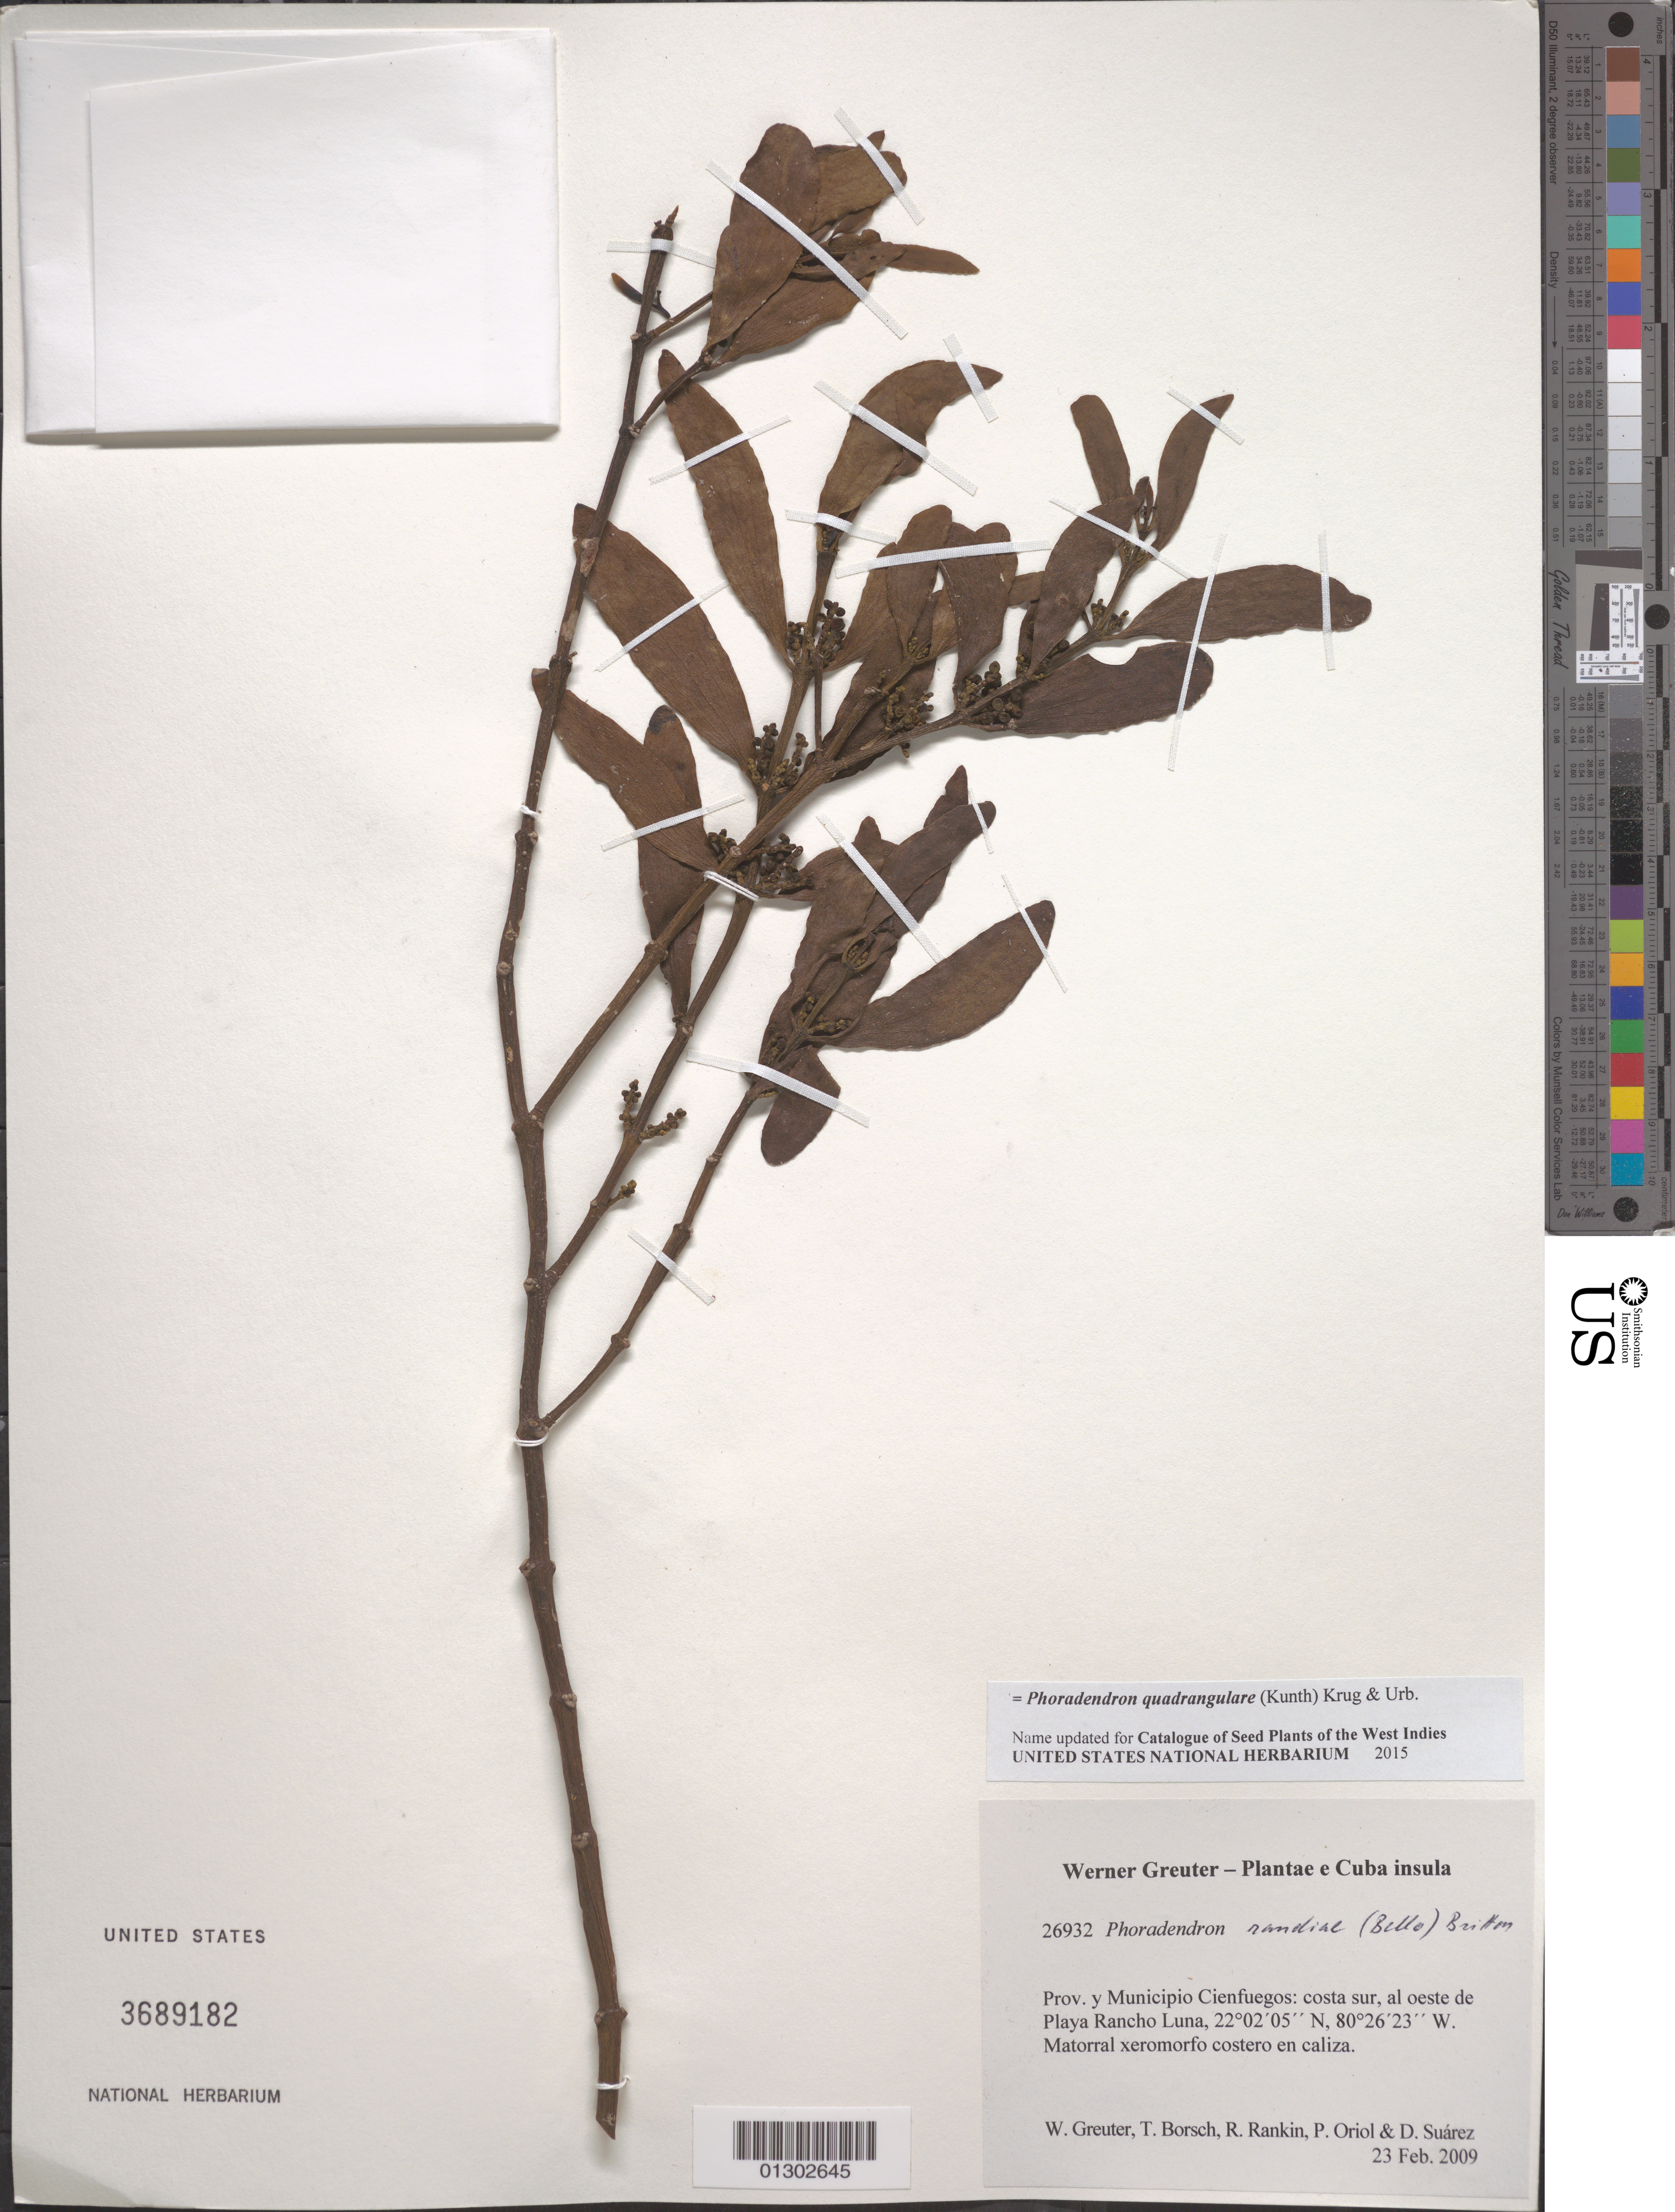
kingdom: Plantae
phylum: Tracheophyta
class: Magnoliopsida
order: Santalales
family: Viscaceae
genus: Phoradendron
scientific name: Phoradendron quadrangulare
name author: (Kunth) Griseb.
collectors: W. R. Greuter, T. Borsch, R. Rankin Rodriguez, P. Oriol & D. Suárez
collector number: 26932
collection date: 2009-02-23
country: Cuba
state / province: Cienfuegos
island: Cuba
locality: Municipio Cienfuegos; costa sur, al oeste de Playa Rancho Luna.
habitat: Matorral xeromorfo costero en caliza.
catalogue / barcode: US 3689182